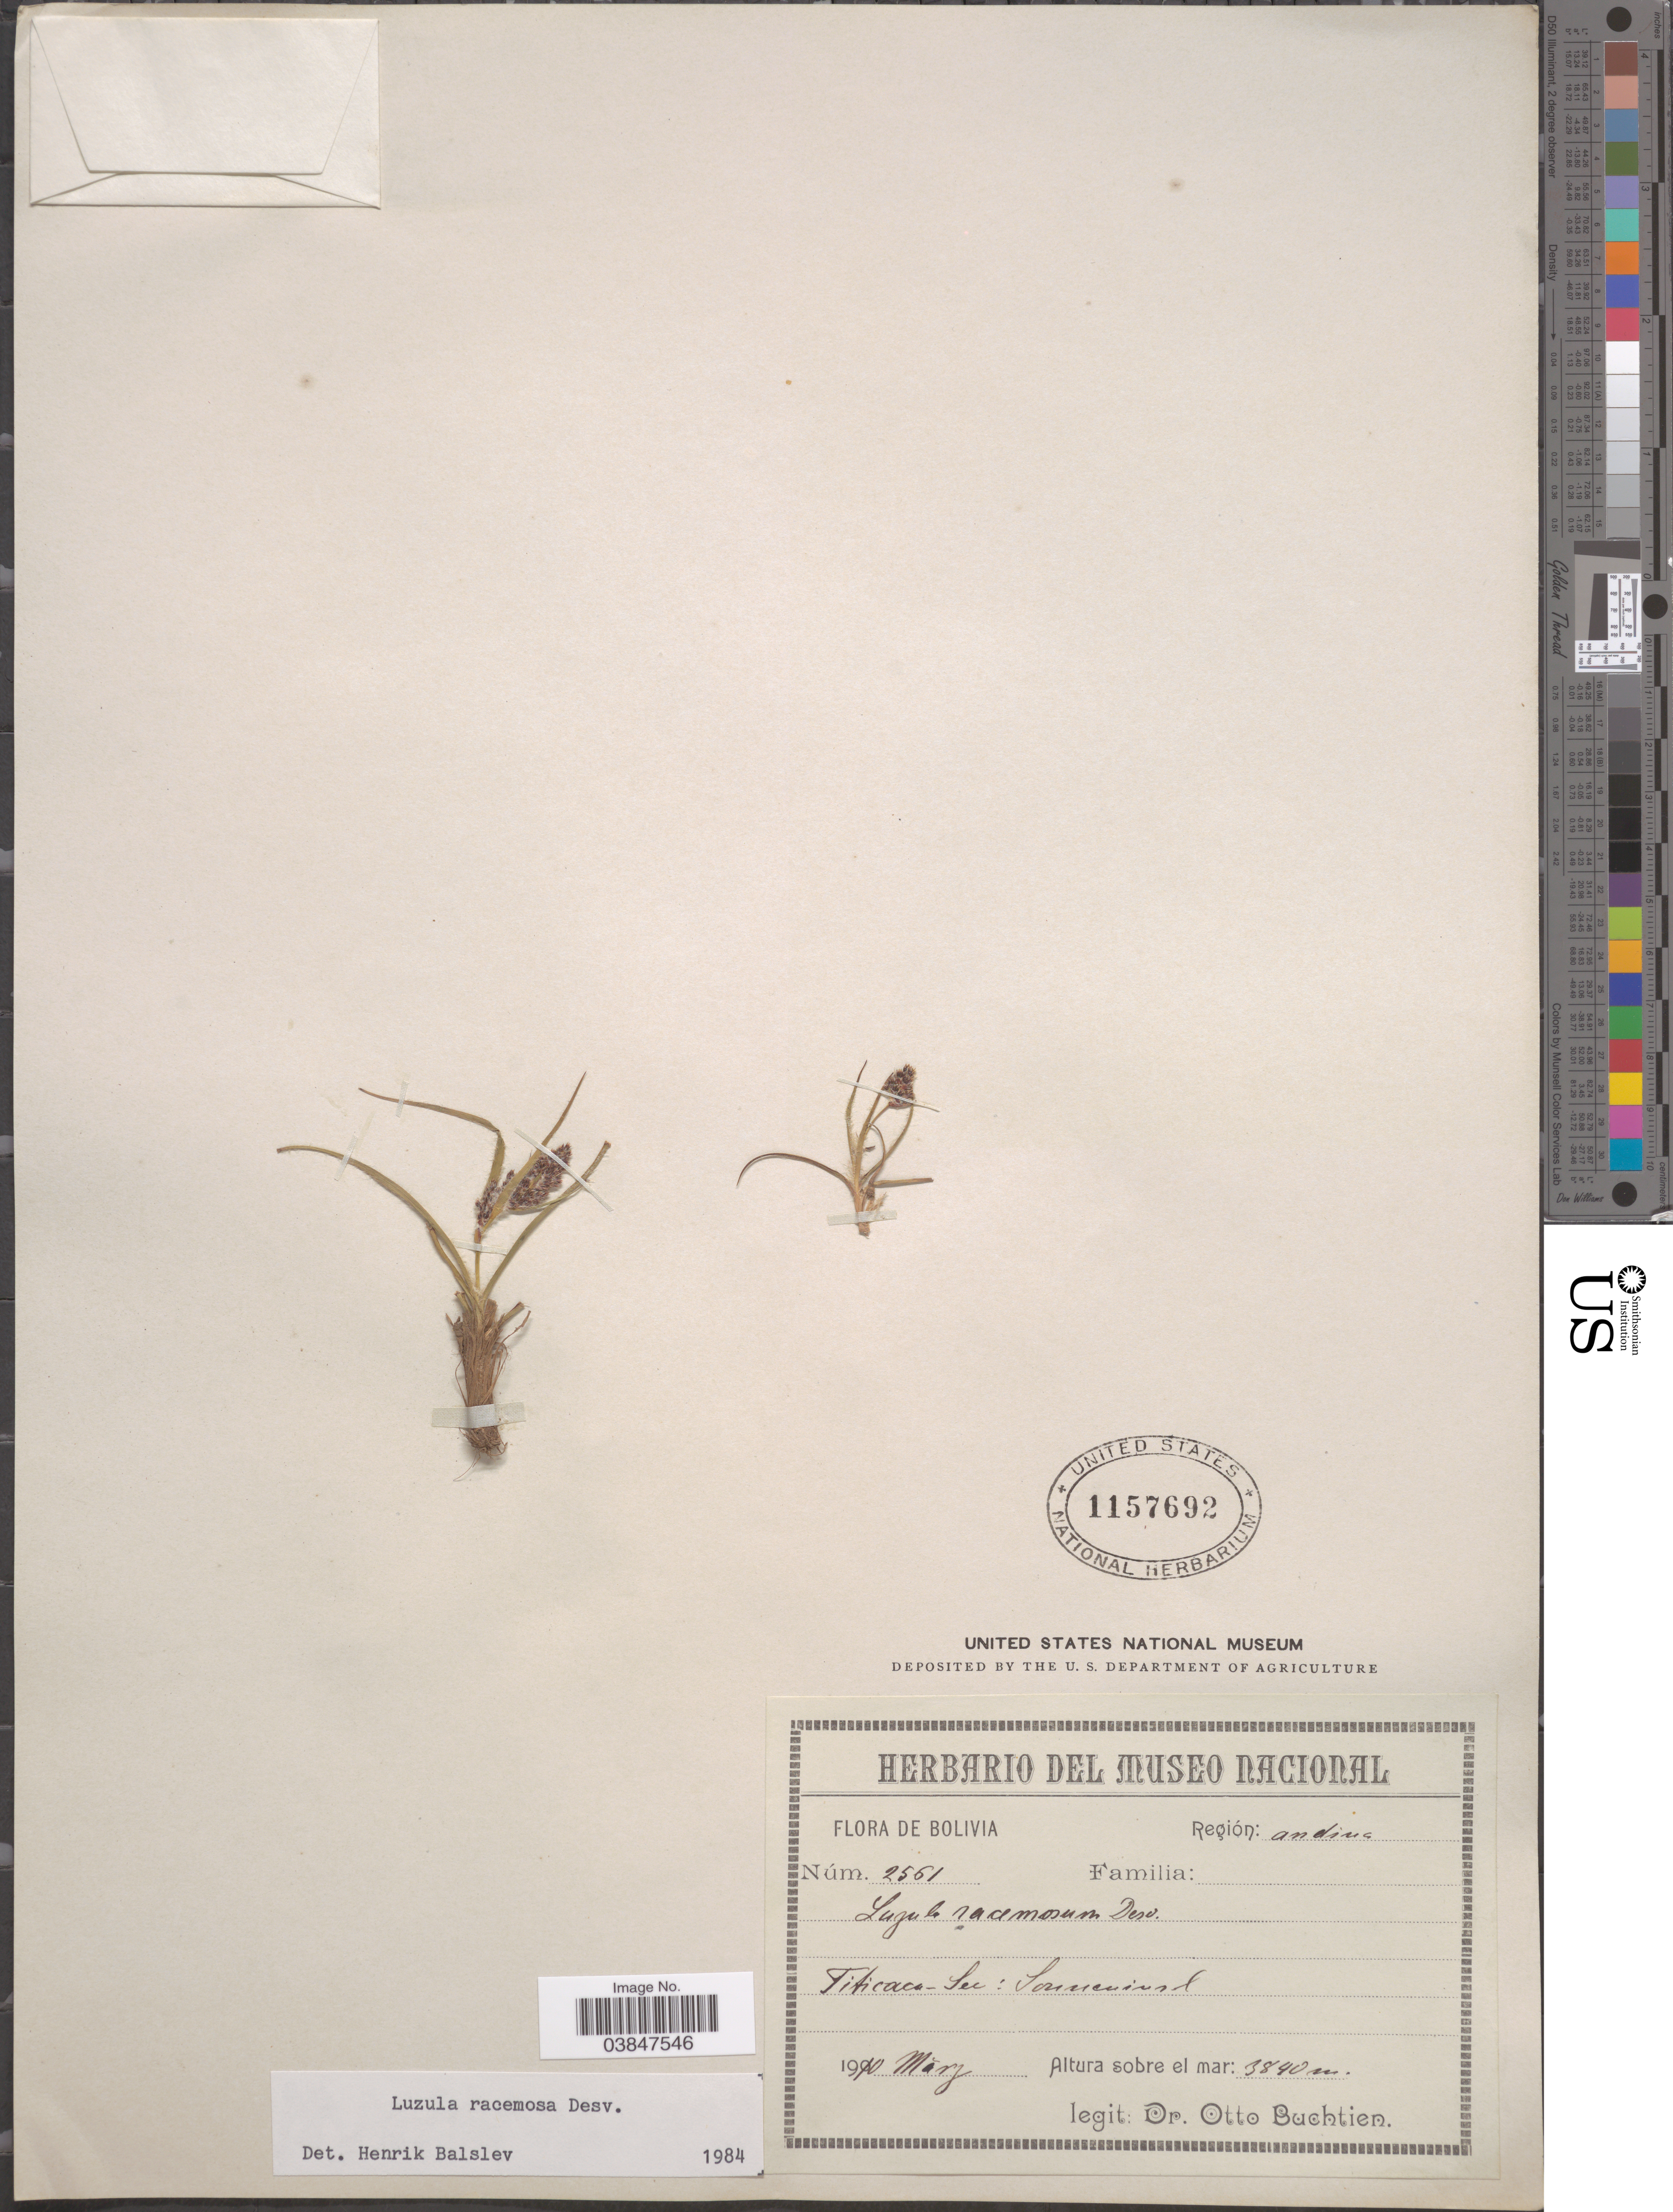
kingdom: Plantae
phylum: Tracheophyta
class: Liliopsida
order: Poales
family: Juncaceae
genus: Luzula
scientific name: Luzula racemosa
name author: Desv.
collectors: O. Buchtien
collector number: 2561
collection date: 1910-03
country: Bolivia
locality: Región: andina. Titicaca-See: Sonneninsel.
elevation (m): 3840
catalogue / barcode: US 1157692